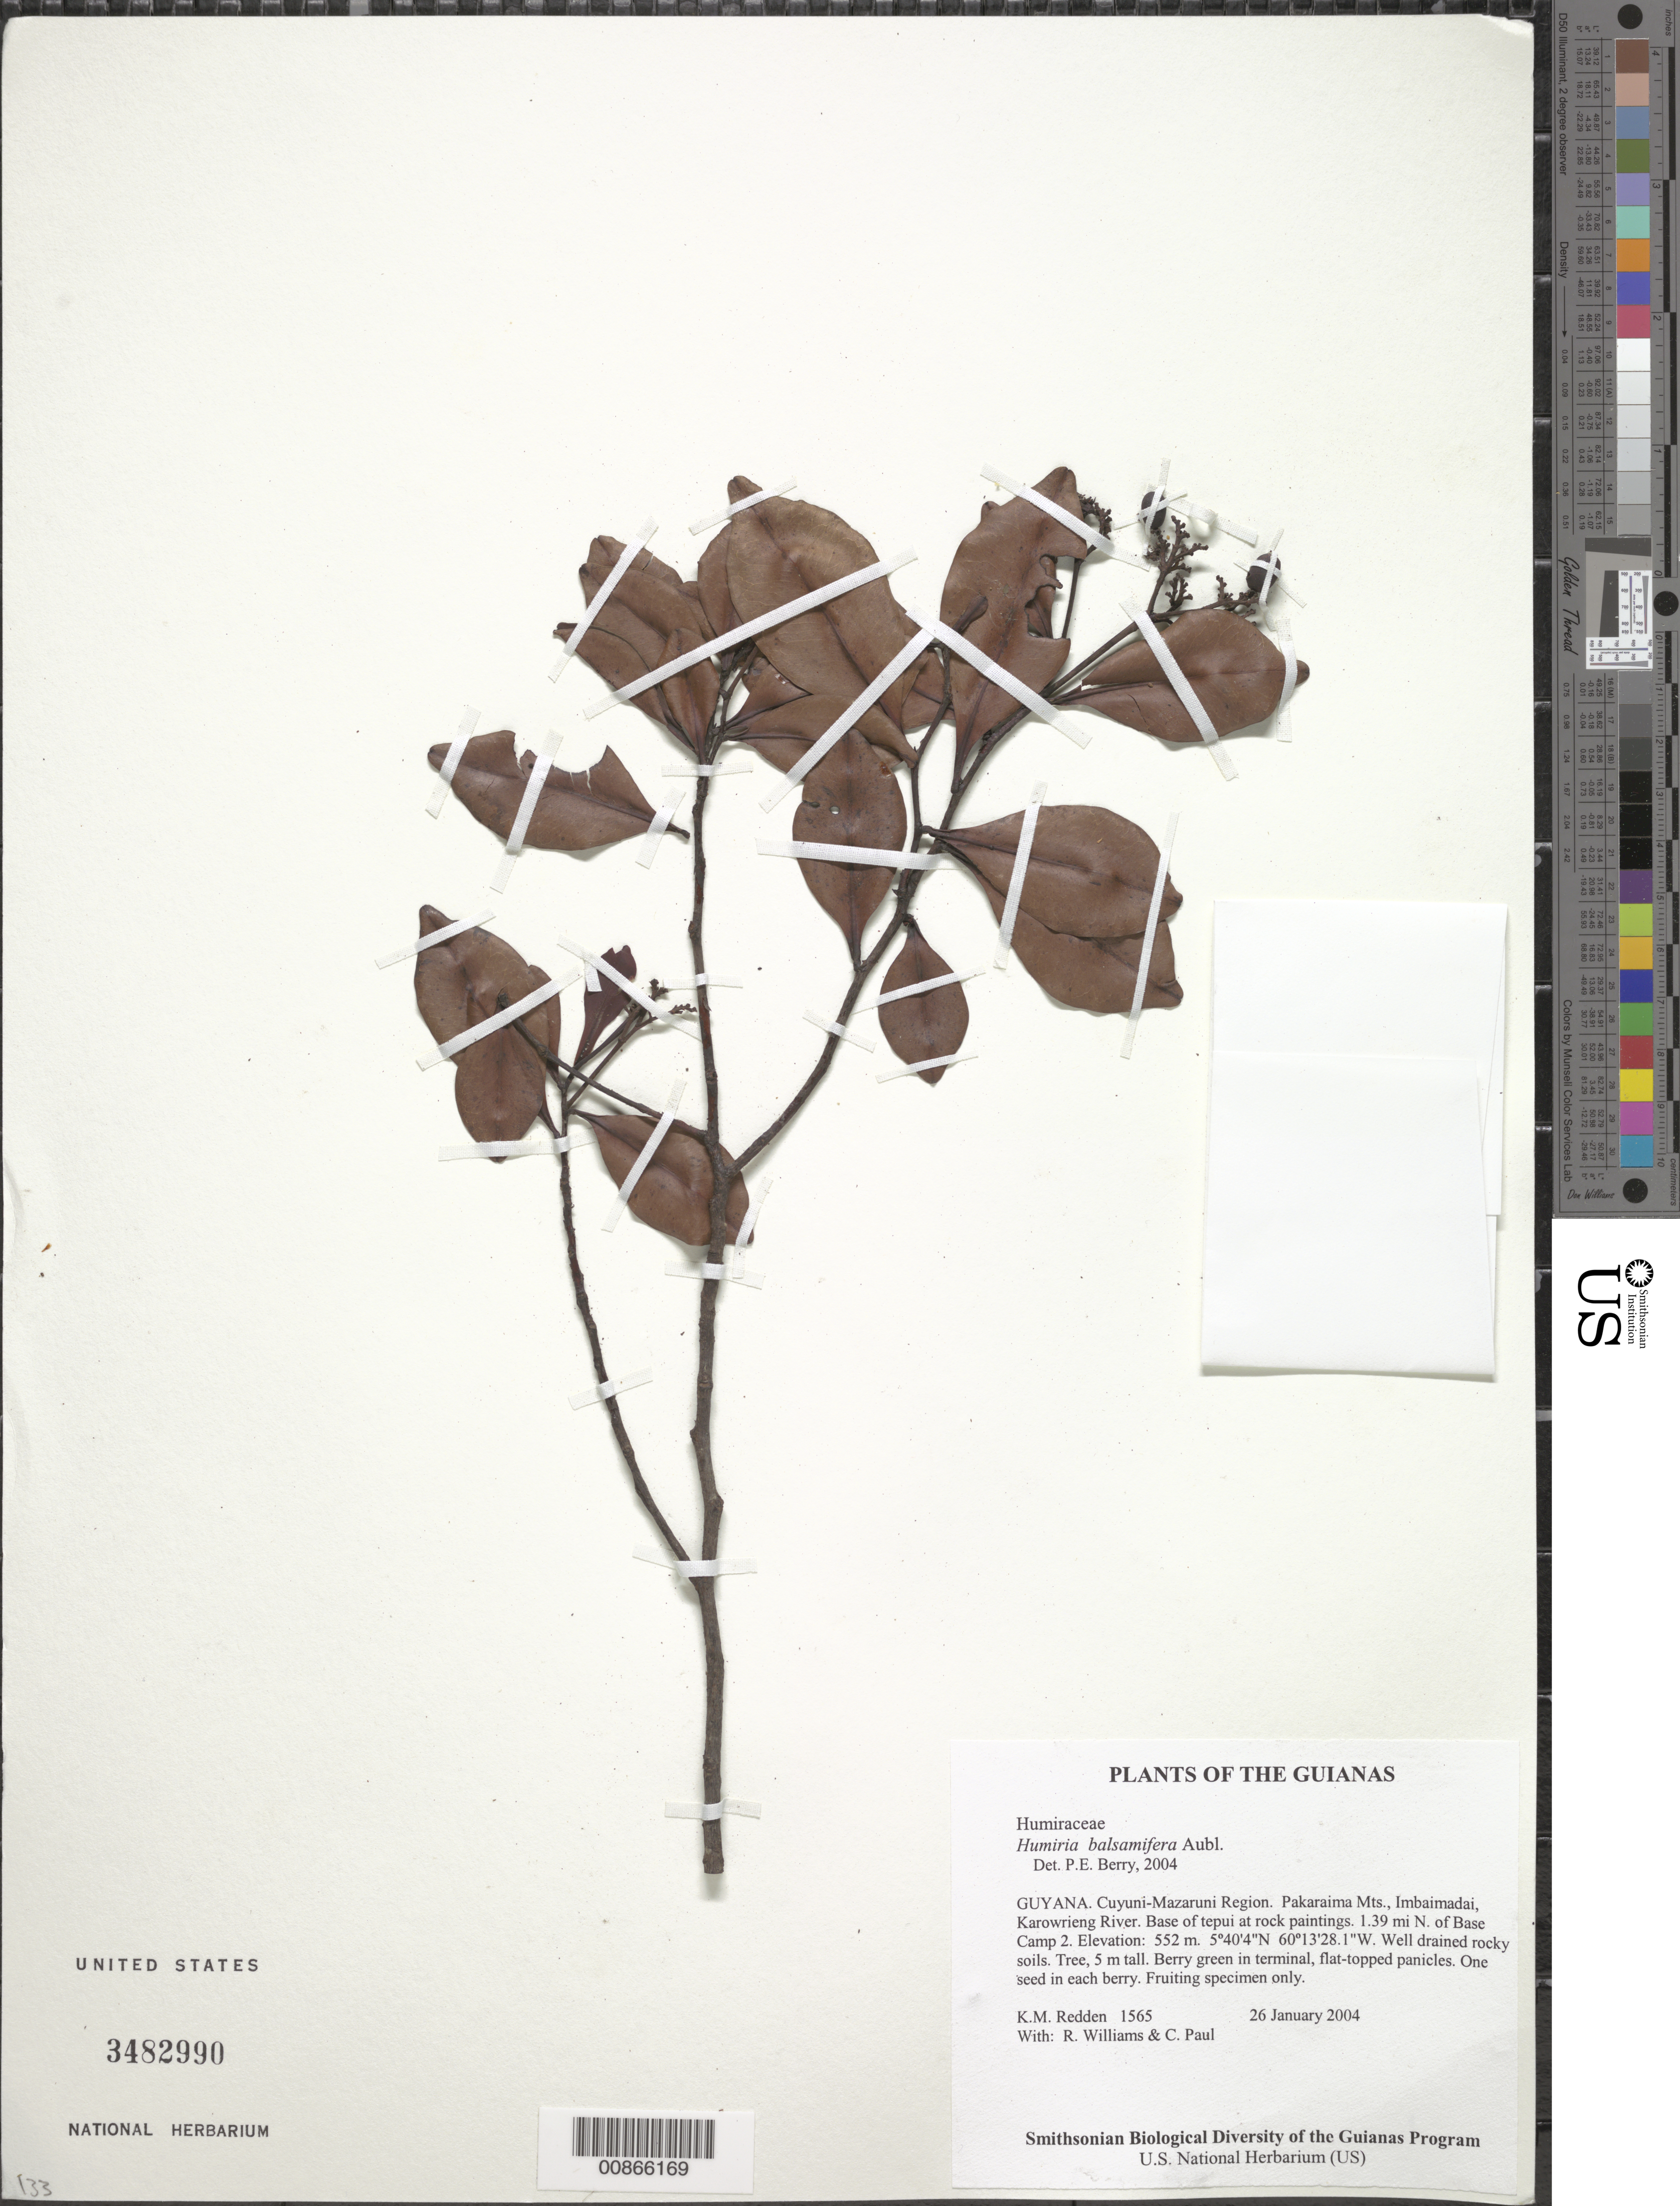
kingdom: Plantae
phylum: Tracheophyta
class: Magnoliopsida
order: Malpighiales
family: Humiriaceae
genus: Humiria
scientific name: Humiria balsamifera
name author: Aubl.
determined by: Berry, P. E., (WIS), University of Wisconsin - Madison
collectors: K. M. Redden, R. Williams & C. Paul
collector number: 1565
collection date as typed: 26 January 2004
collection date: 2004-01-26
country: Guyana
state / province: Cuyuni-Mazaruni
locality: Pakaraima Mts., Imbaimadai, Karowrieng River. Base of tepui at rock paintings. 1.39 mi N. of Base Camp 2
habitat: Well drained rocky soils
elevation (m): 552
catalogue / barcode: US 3482990